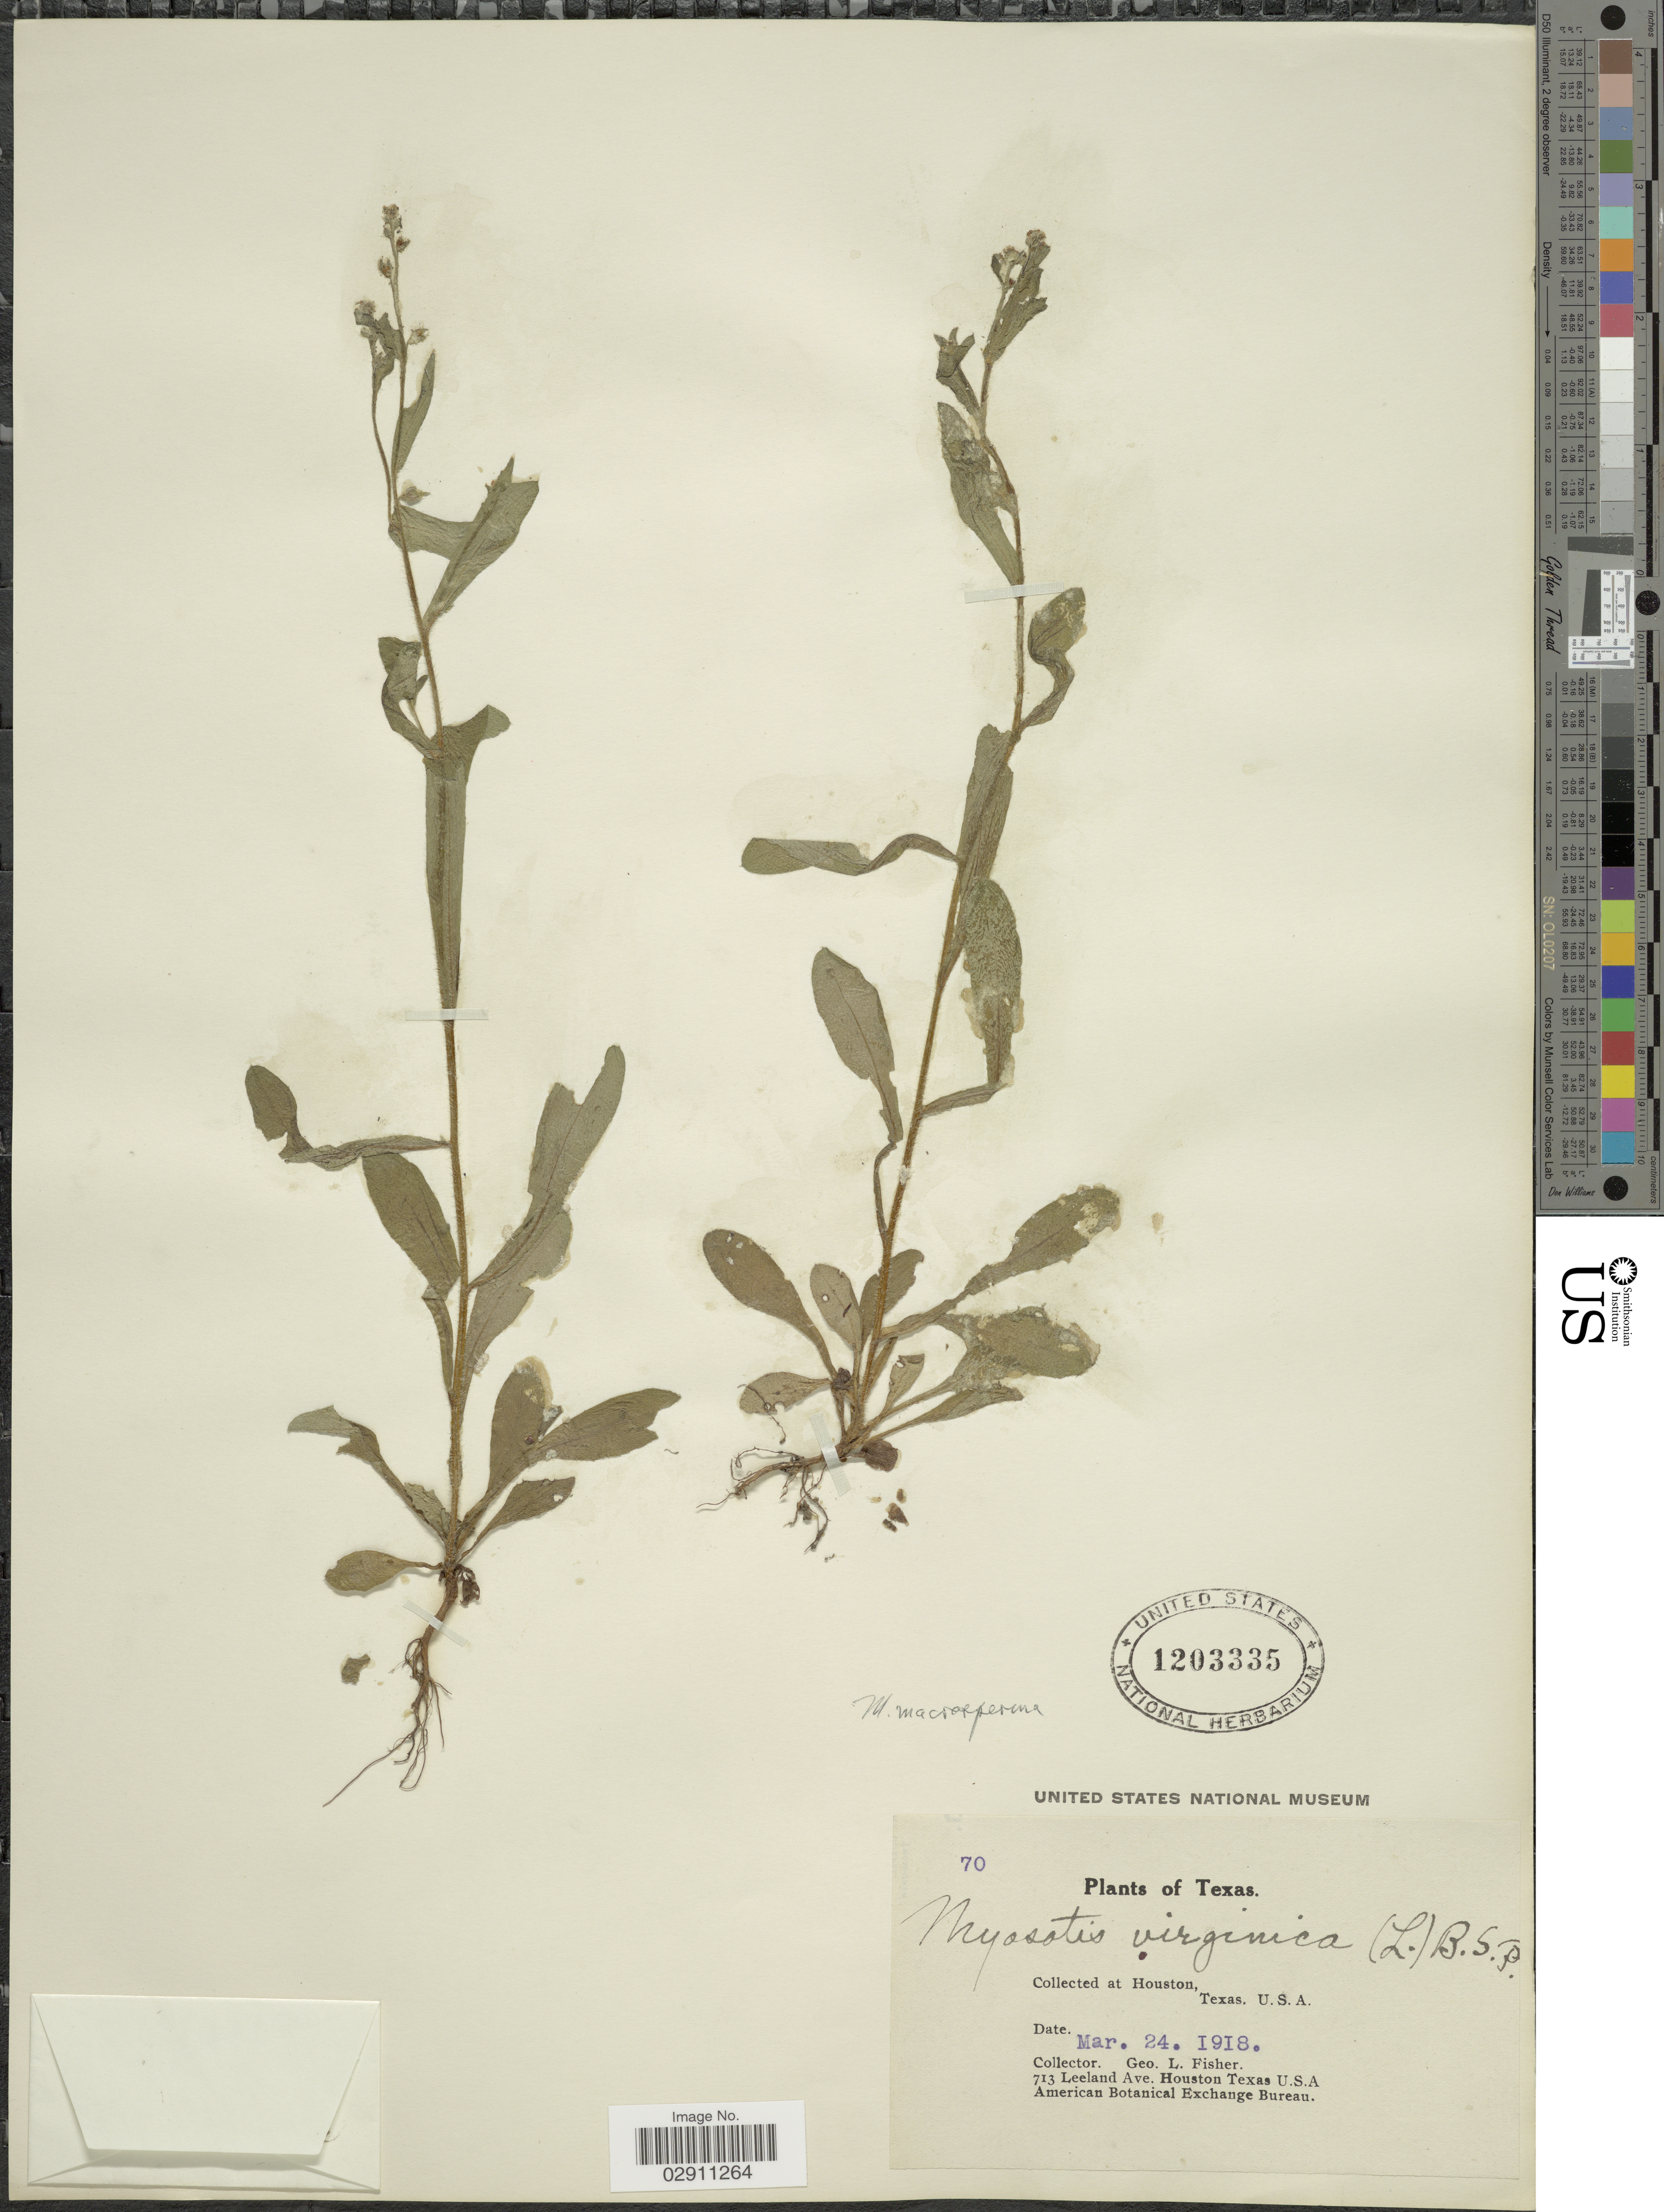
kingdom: Plantae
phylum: Tracheophyta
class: Magnoliopsida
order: Boraginales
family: Boraginaceae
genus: Myosotis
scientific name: Myosotis macrosperma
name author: Engelm.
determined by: Goldman, Doug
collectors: G. L. Fisher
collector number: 70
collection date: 1918-03-24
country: United States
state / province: Texas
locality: Houston.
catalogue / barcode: US 1203335